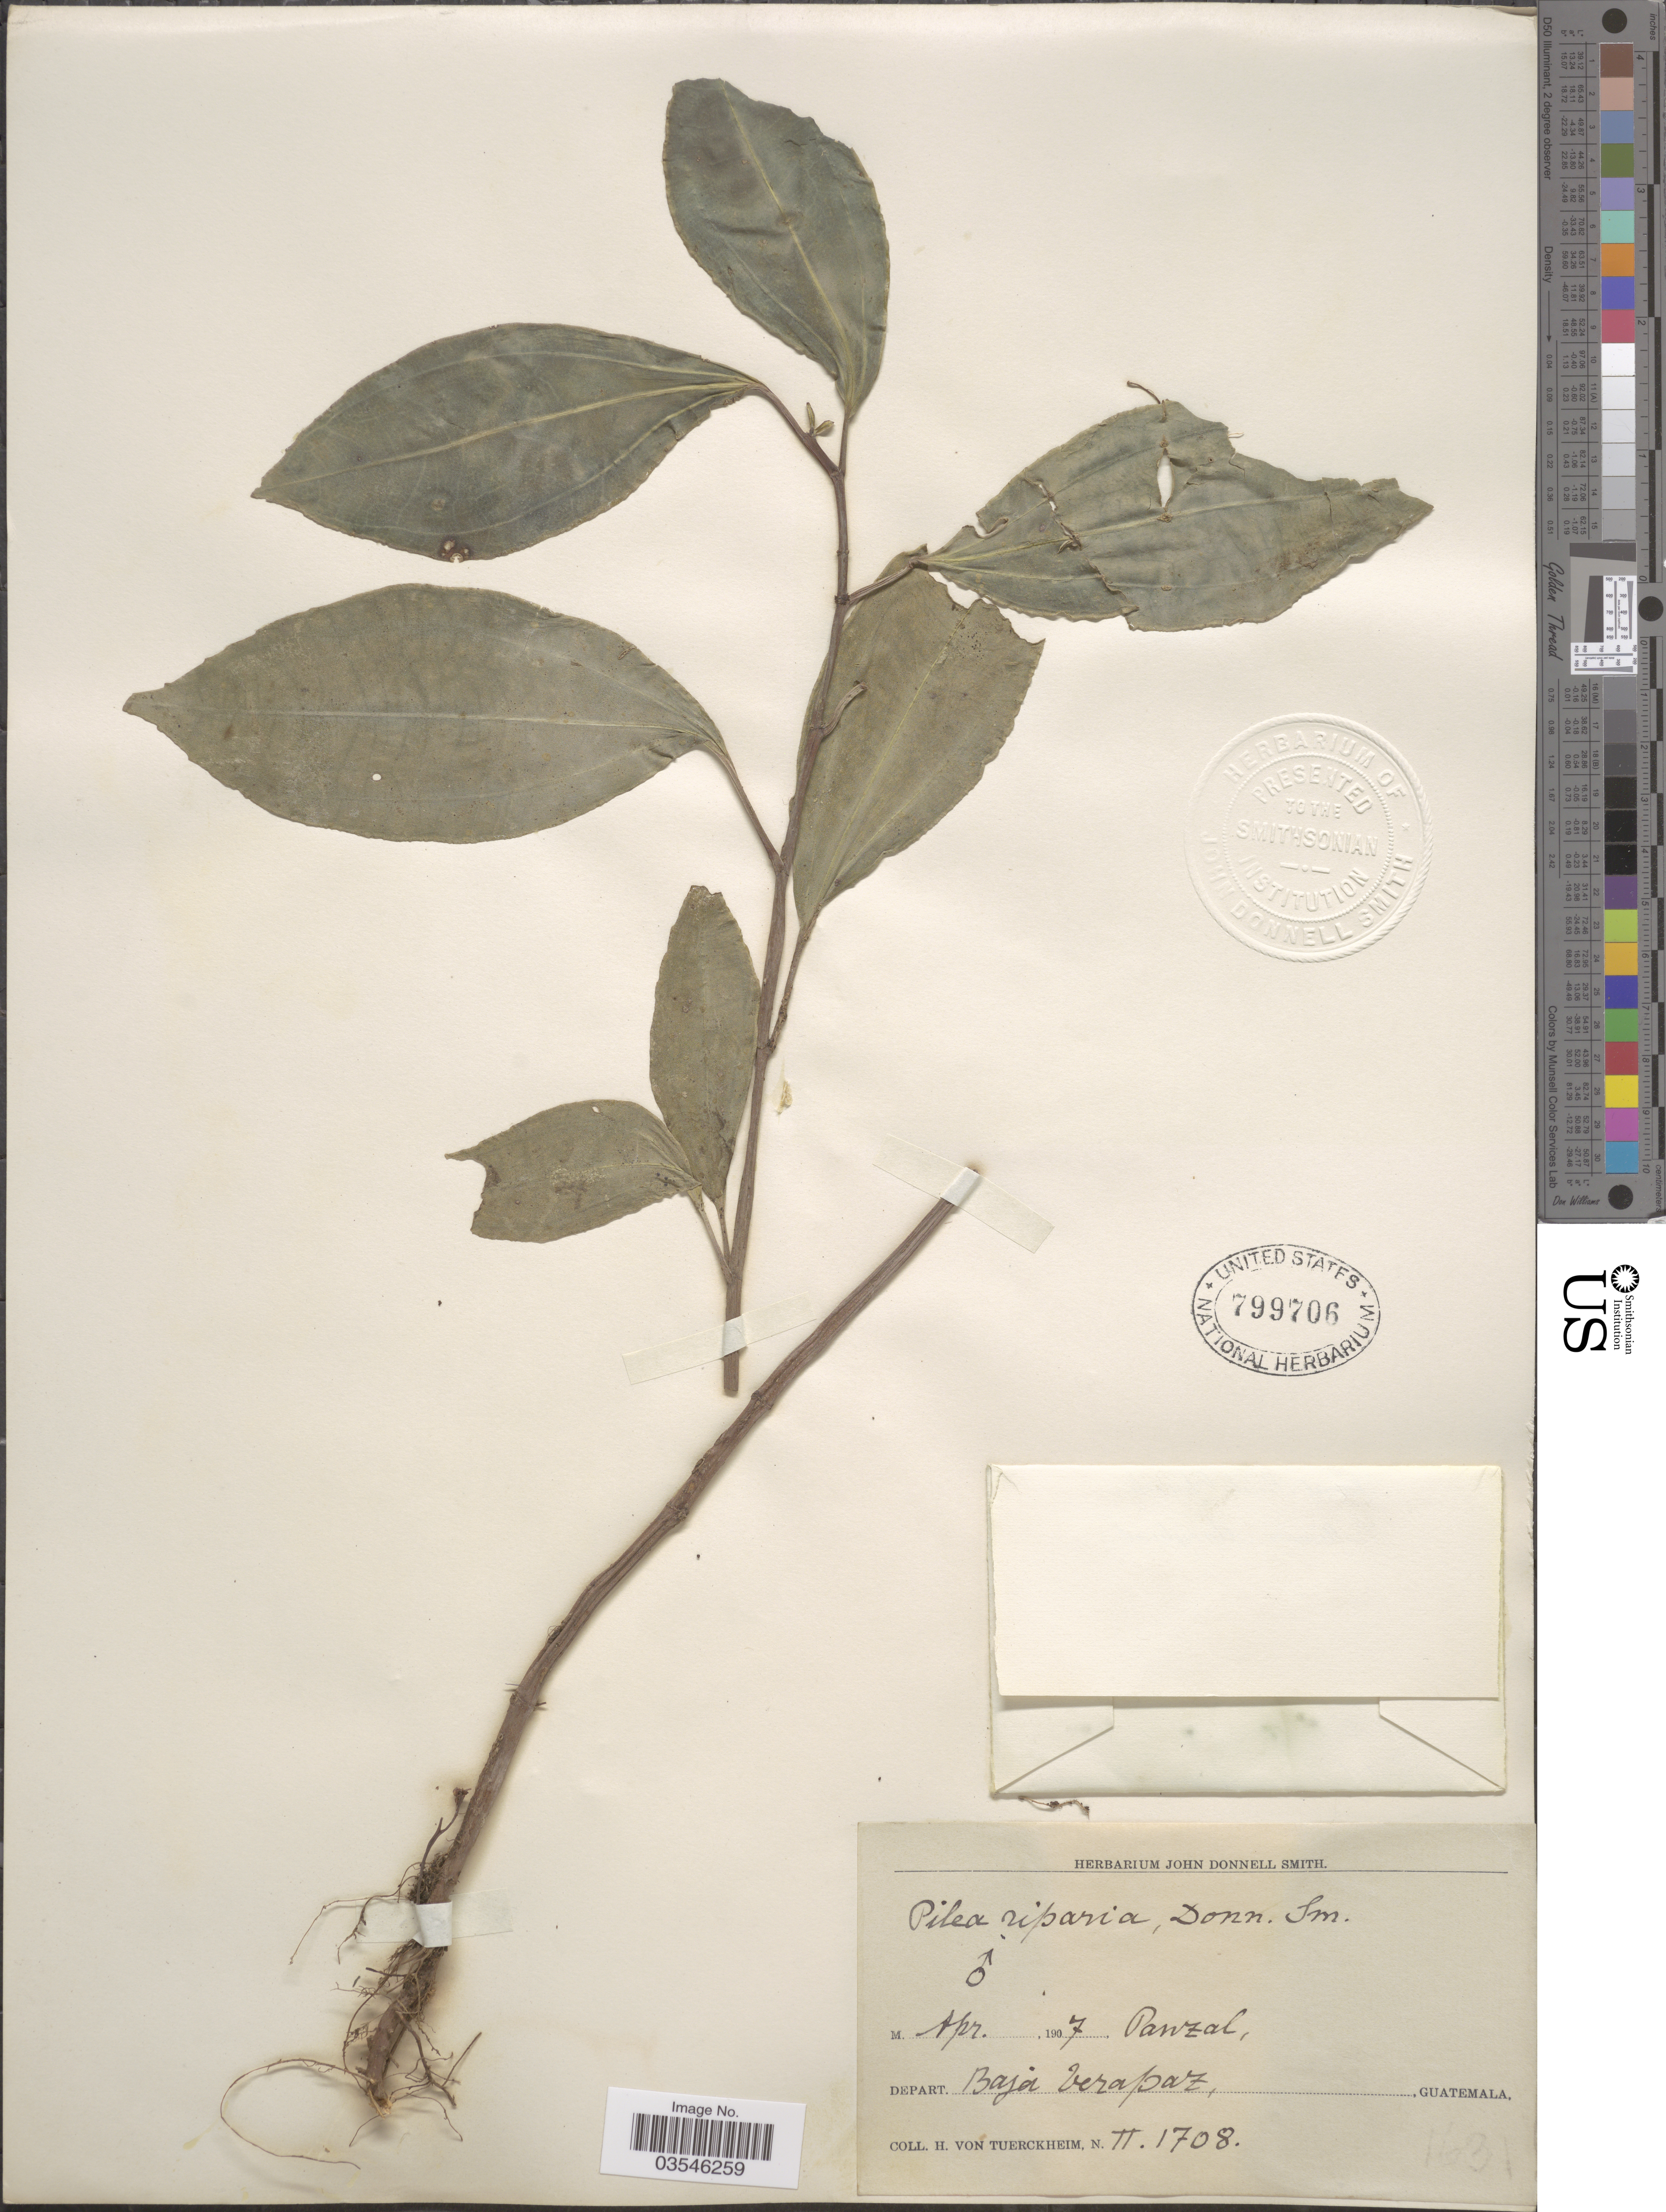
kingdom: Plantae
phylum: Tracheophyta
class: Magnoliopsida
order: Rosales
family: Urticaceae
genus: Pilea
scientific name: Pilea riparia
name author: Donn. Sm.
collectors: H. von Türckheim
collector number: II1708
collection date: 1907-04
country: Guatemala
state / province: Baja Verapaz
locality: Panzal [Pansal]. Depart. Baja Verapaz.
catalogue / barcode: US 799706